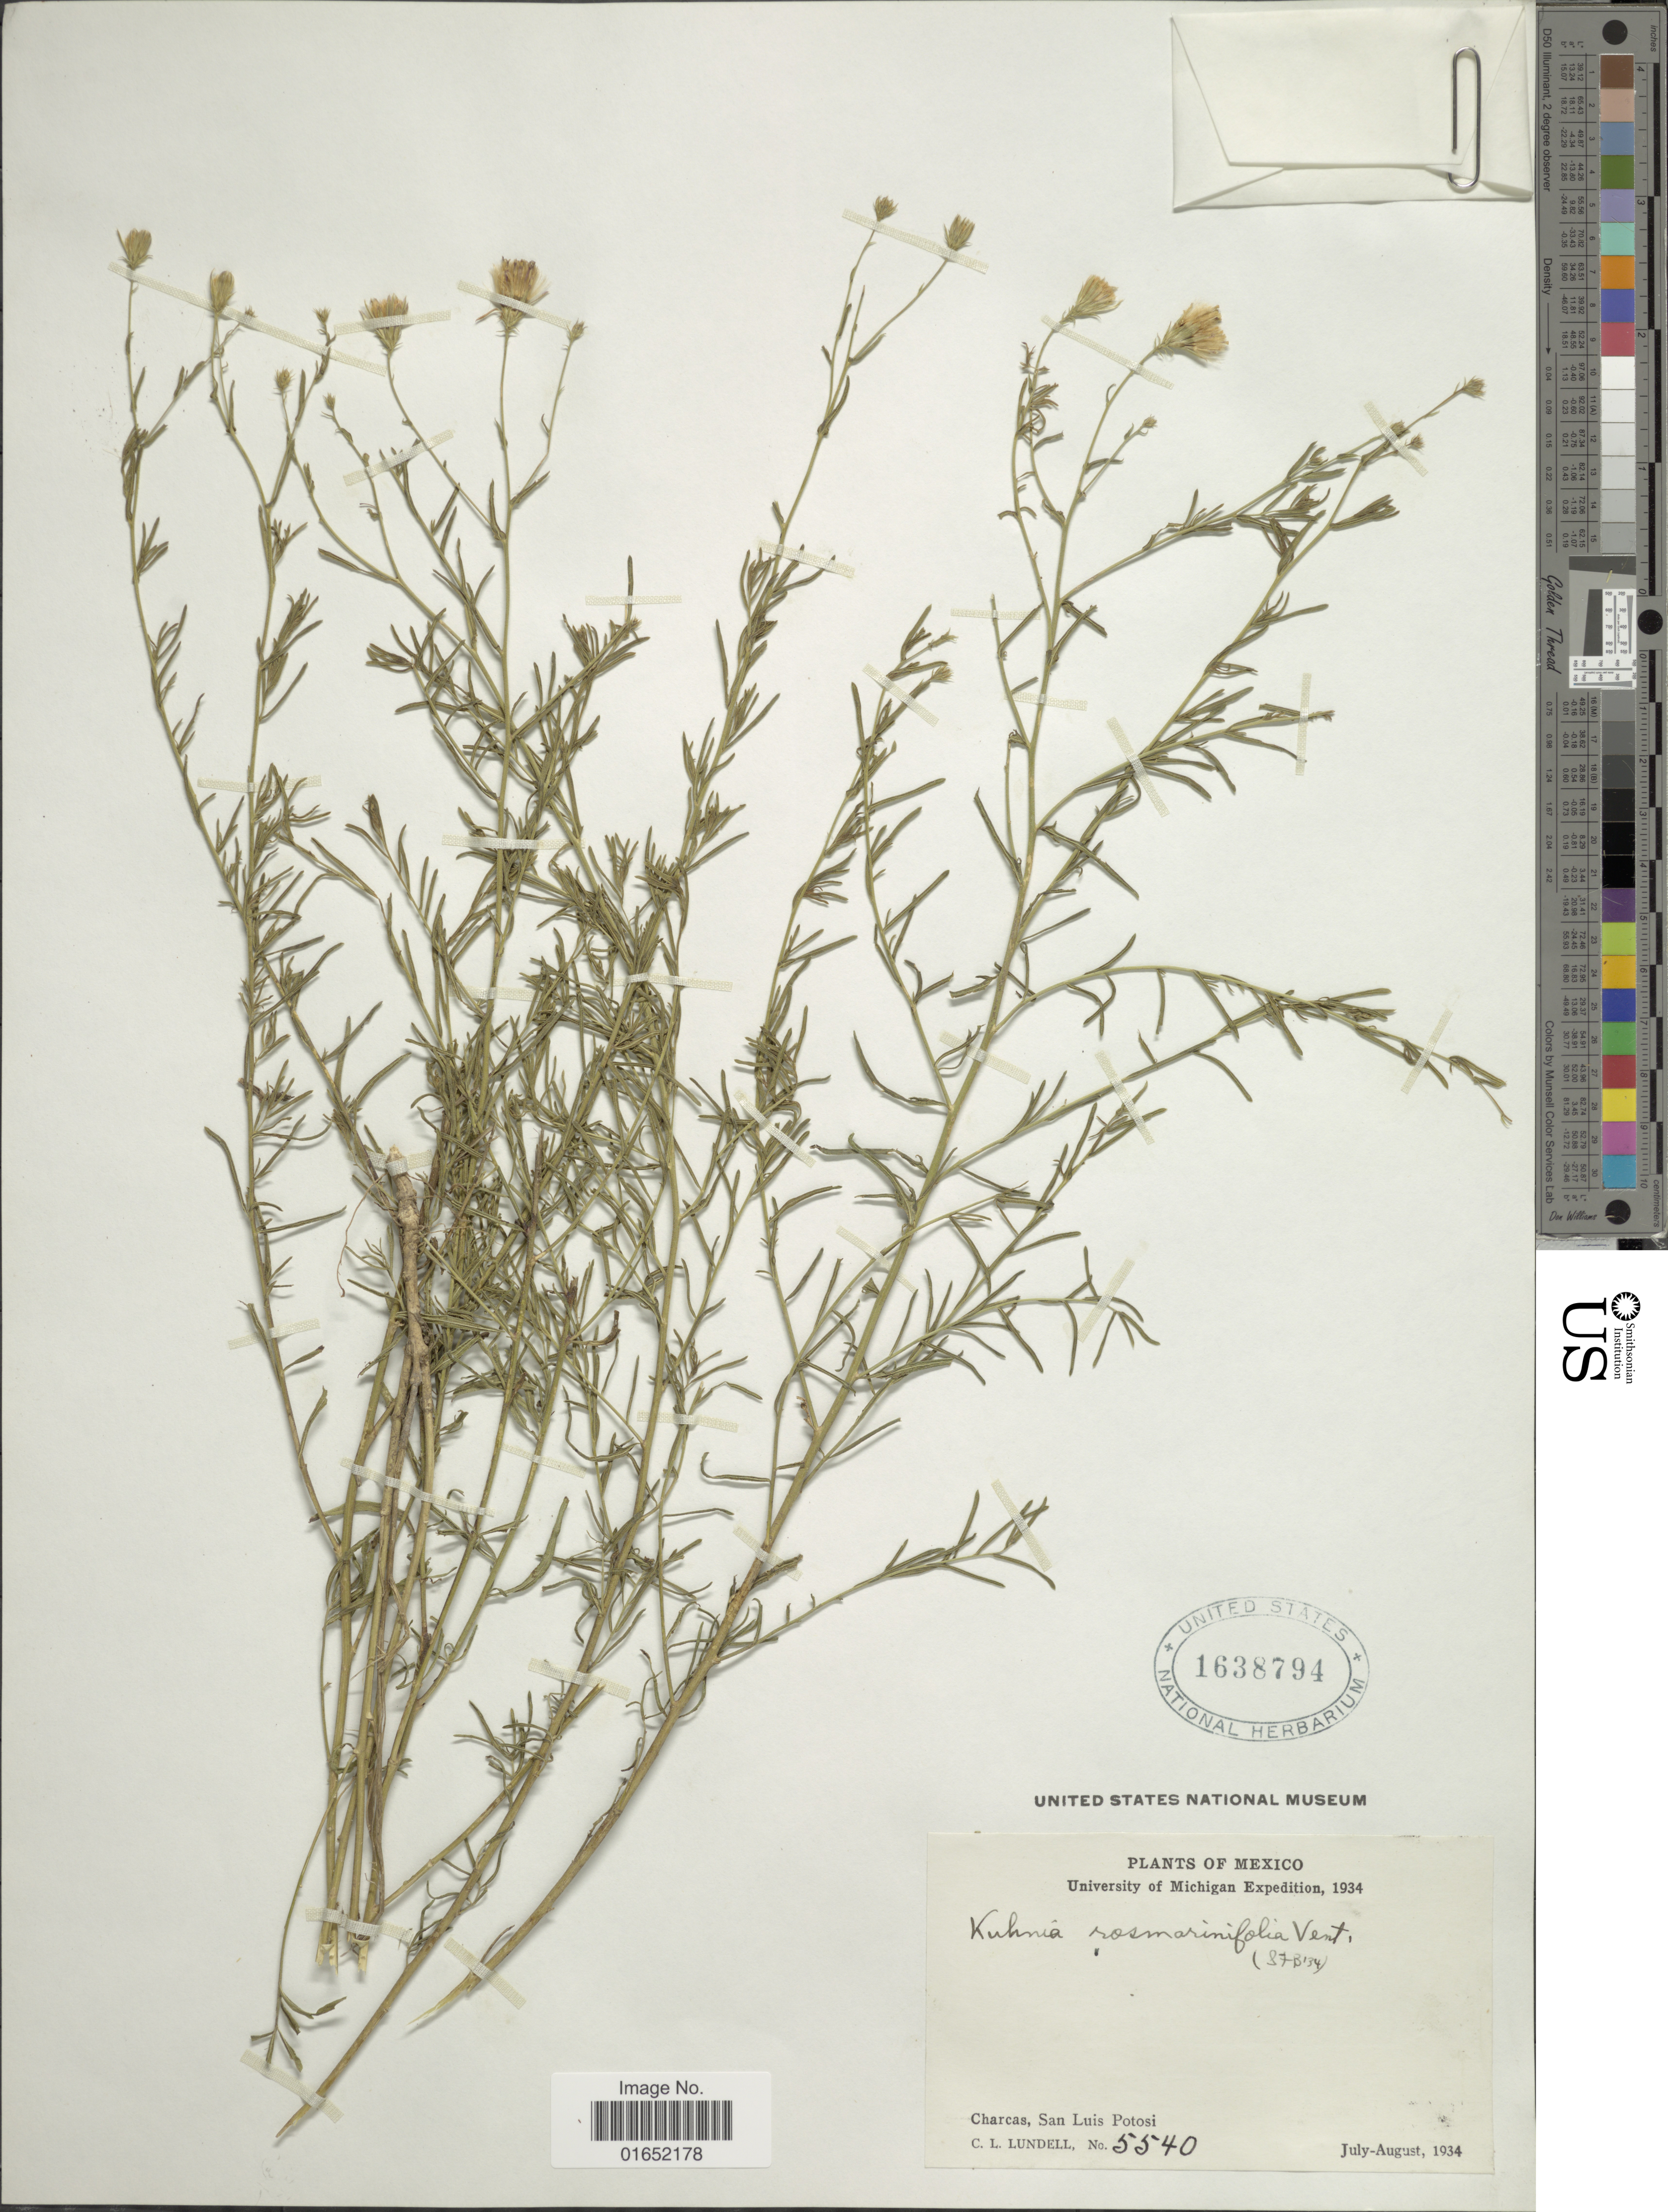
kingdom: Plantae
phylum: Tracheophyta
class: Magnoliopsida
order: Asterales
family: Asteraceae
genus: Brickellia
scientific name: Brickellia rosmarinifolia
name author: (Vent.) W.A. Weber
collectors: C. L. Lundell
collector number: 5540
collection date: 1934-07/1934-08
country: Mexico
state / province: San Luis Potosí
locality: Charcas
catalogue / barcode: US 1638794